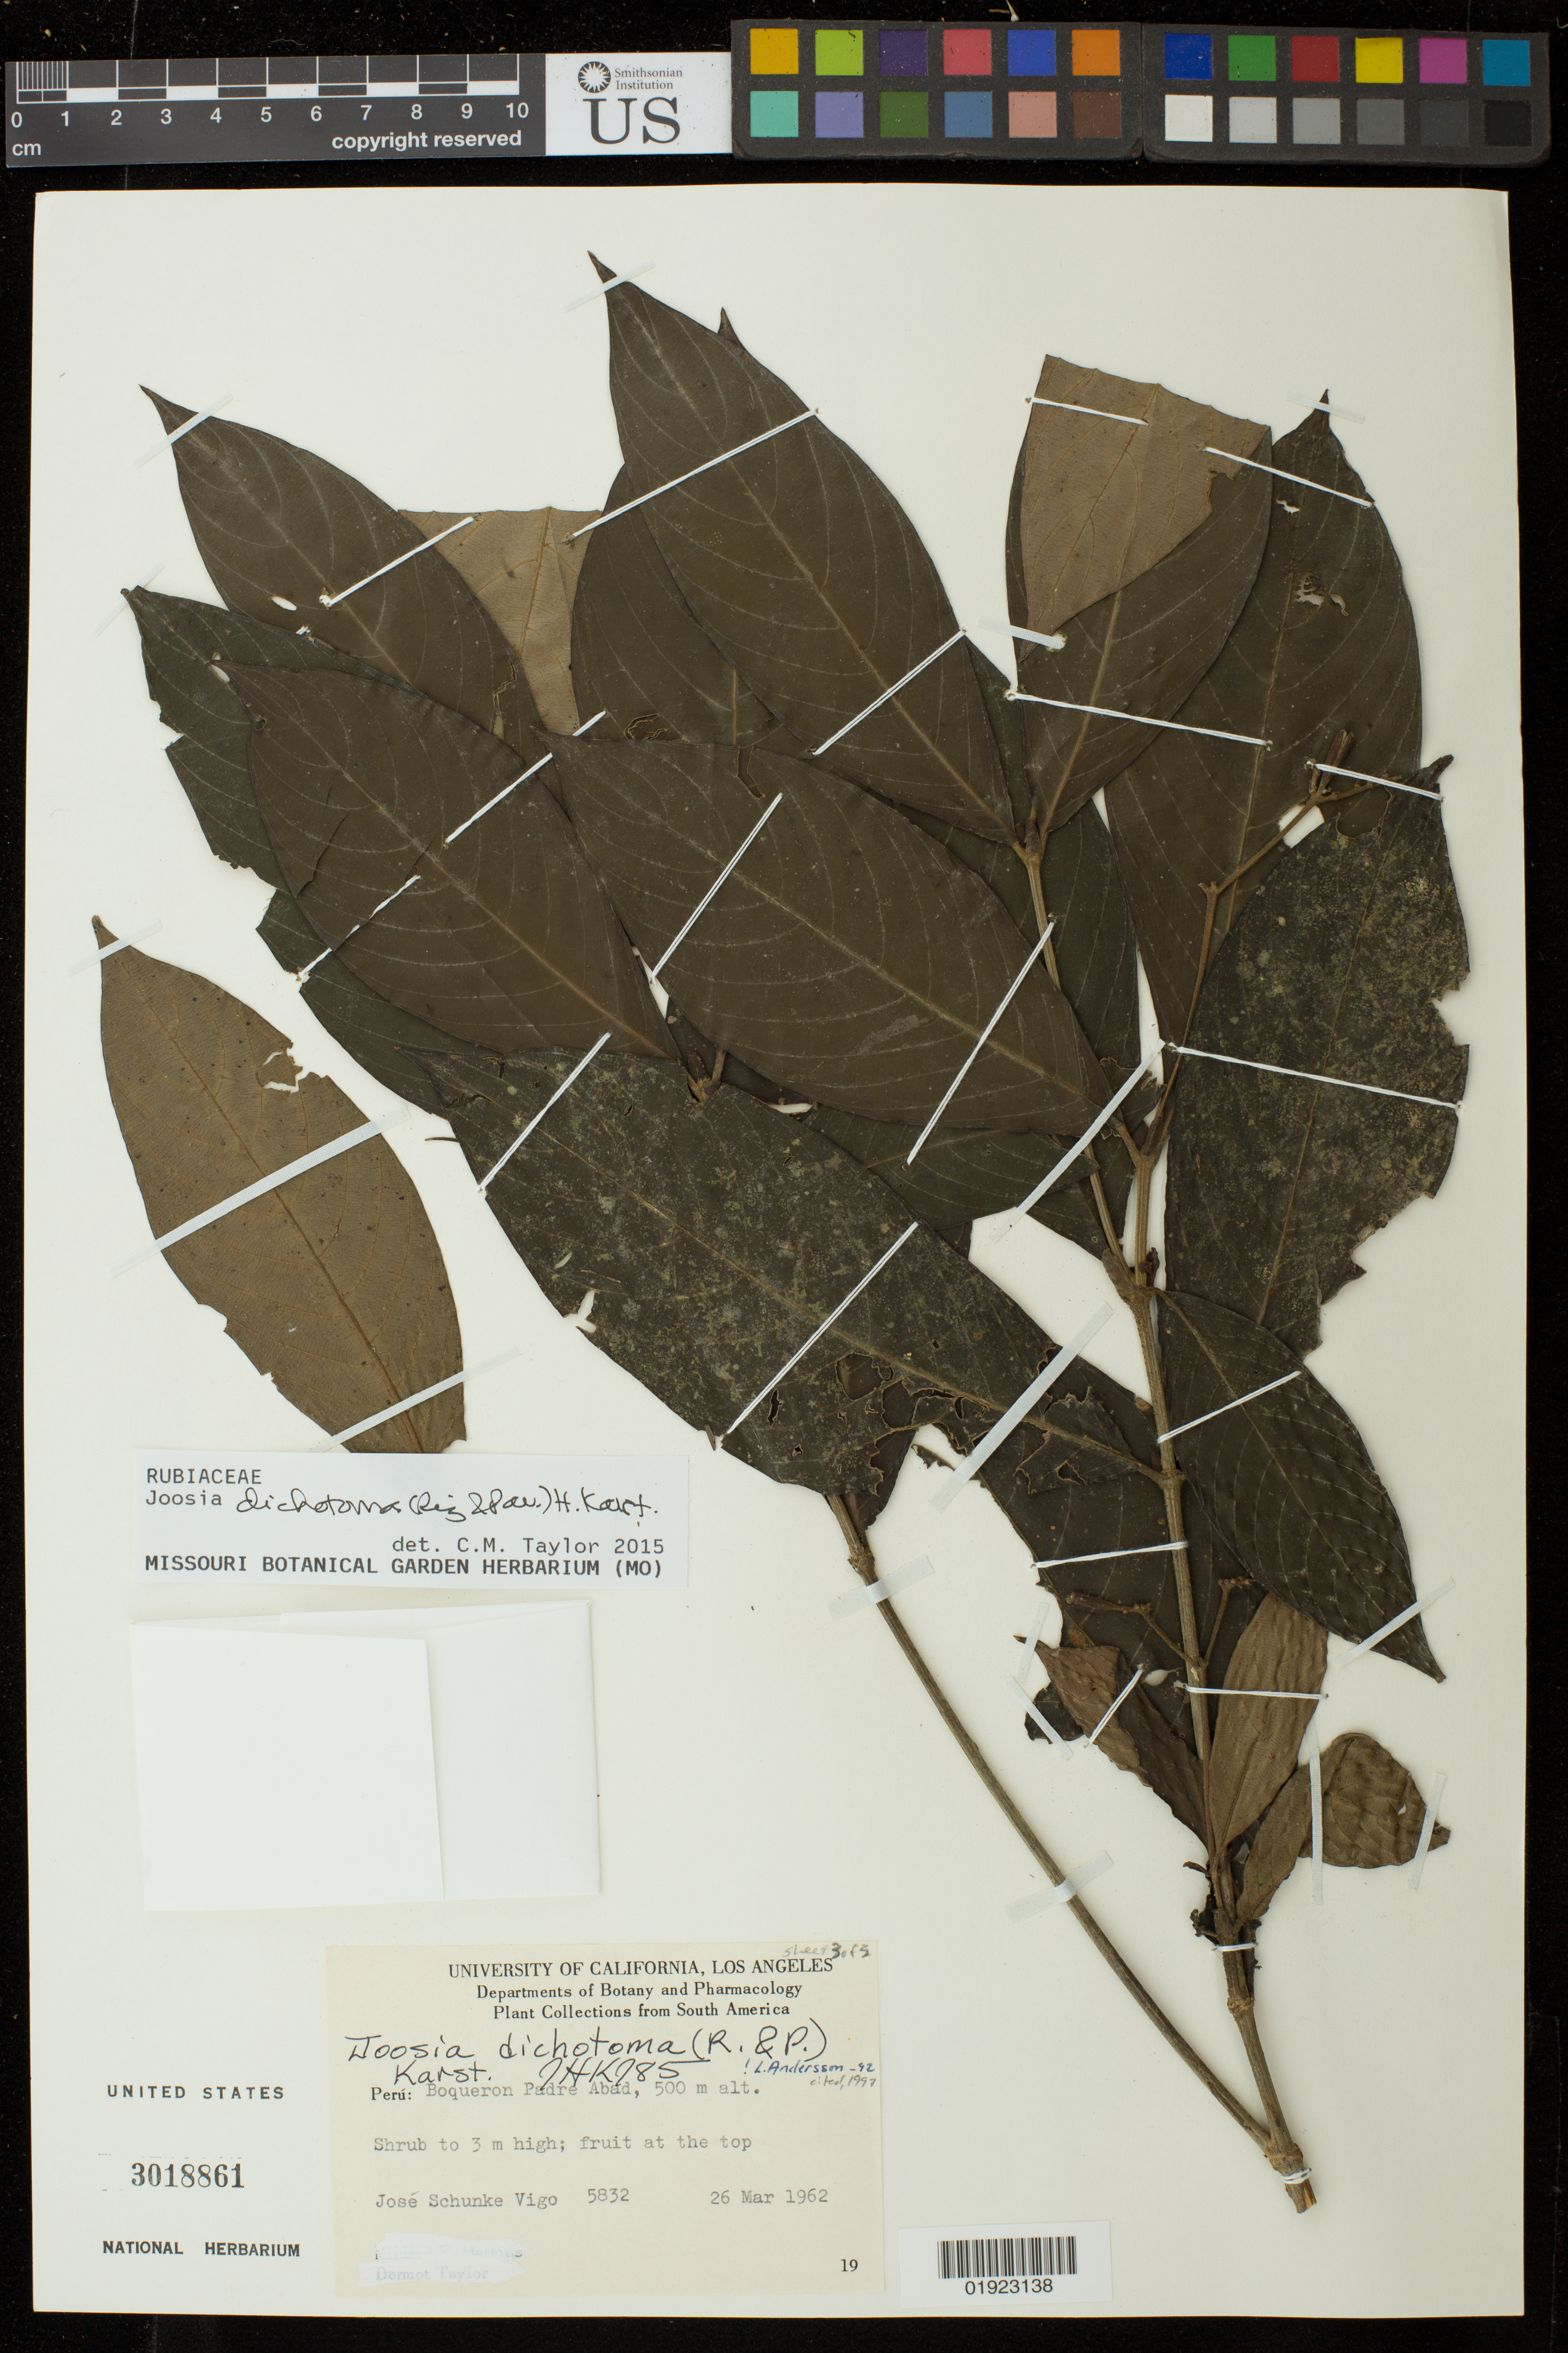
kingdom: Plantae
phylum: Tracheophyta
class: Magnoliopsida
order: Gentianales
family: Rubiaceae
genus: Joosia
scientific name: Joosia dichotoma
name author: (Ruiz & Pav.) H. Karst.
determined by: Taylor, Charlotte M.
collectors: J. Schunke Vigo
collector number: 5832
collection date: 1962-03-26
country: Peru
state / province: Ucayali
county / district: Padre Abad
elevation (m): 500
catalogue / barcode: US 3018861